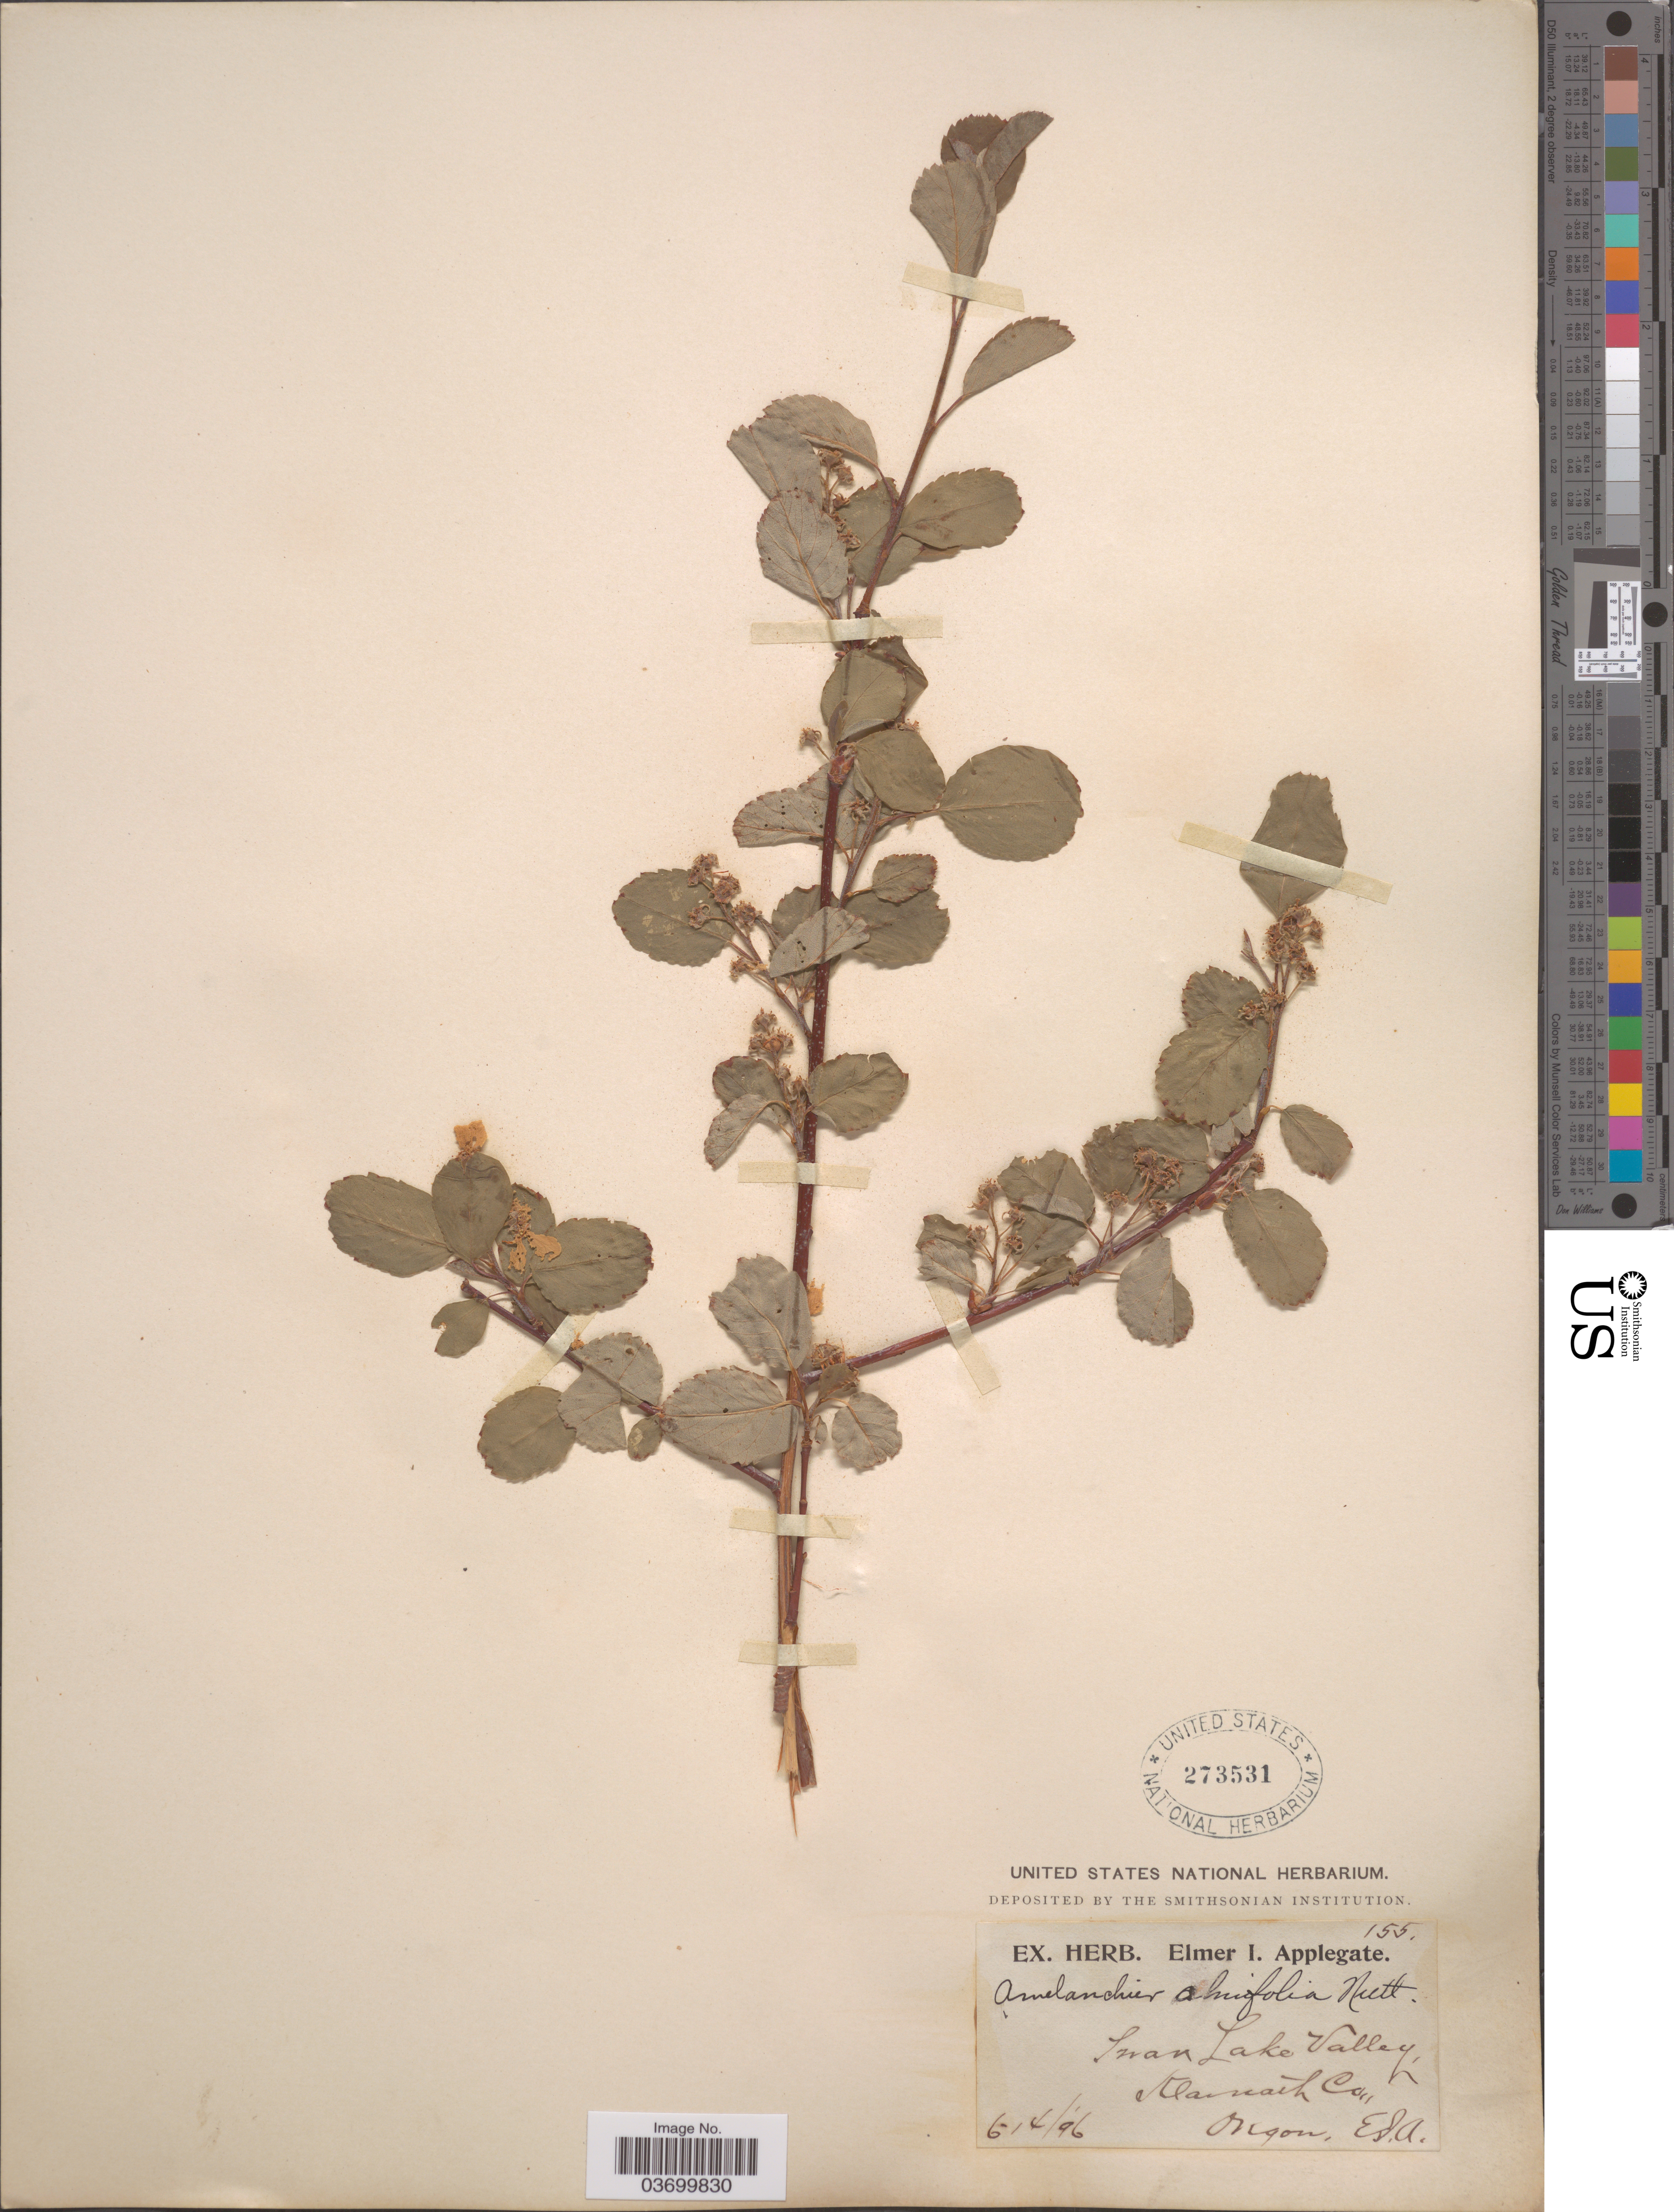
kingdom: Plantae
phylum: Tracheophyta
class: Magnoliopsida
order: Rosales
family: Rosaceae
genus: Amelanchier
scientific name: Amelanchier alnifolia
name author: (Nutt.) Nutt. ex M. Roem.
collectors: E. I. Applegate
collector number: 155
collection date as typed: Transcribed d/m/y: 14/6/96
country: United States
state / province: Oregon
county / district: Klamath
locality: Swan Lake Valley. Klamath Co.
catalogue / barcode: US 273531